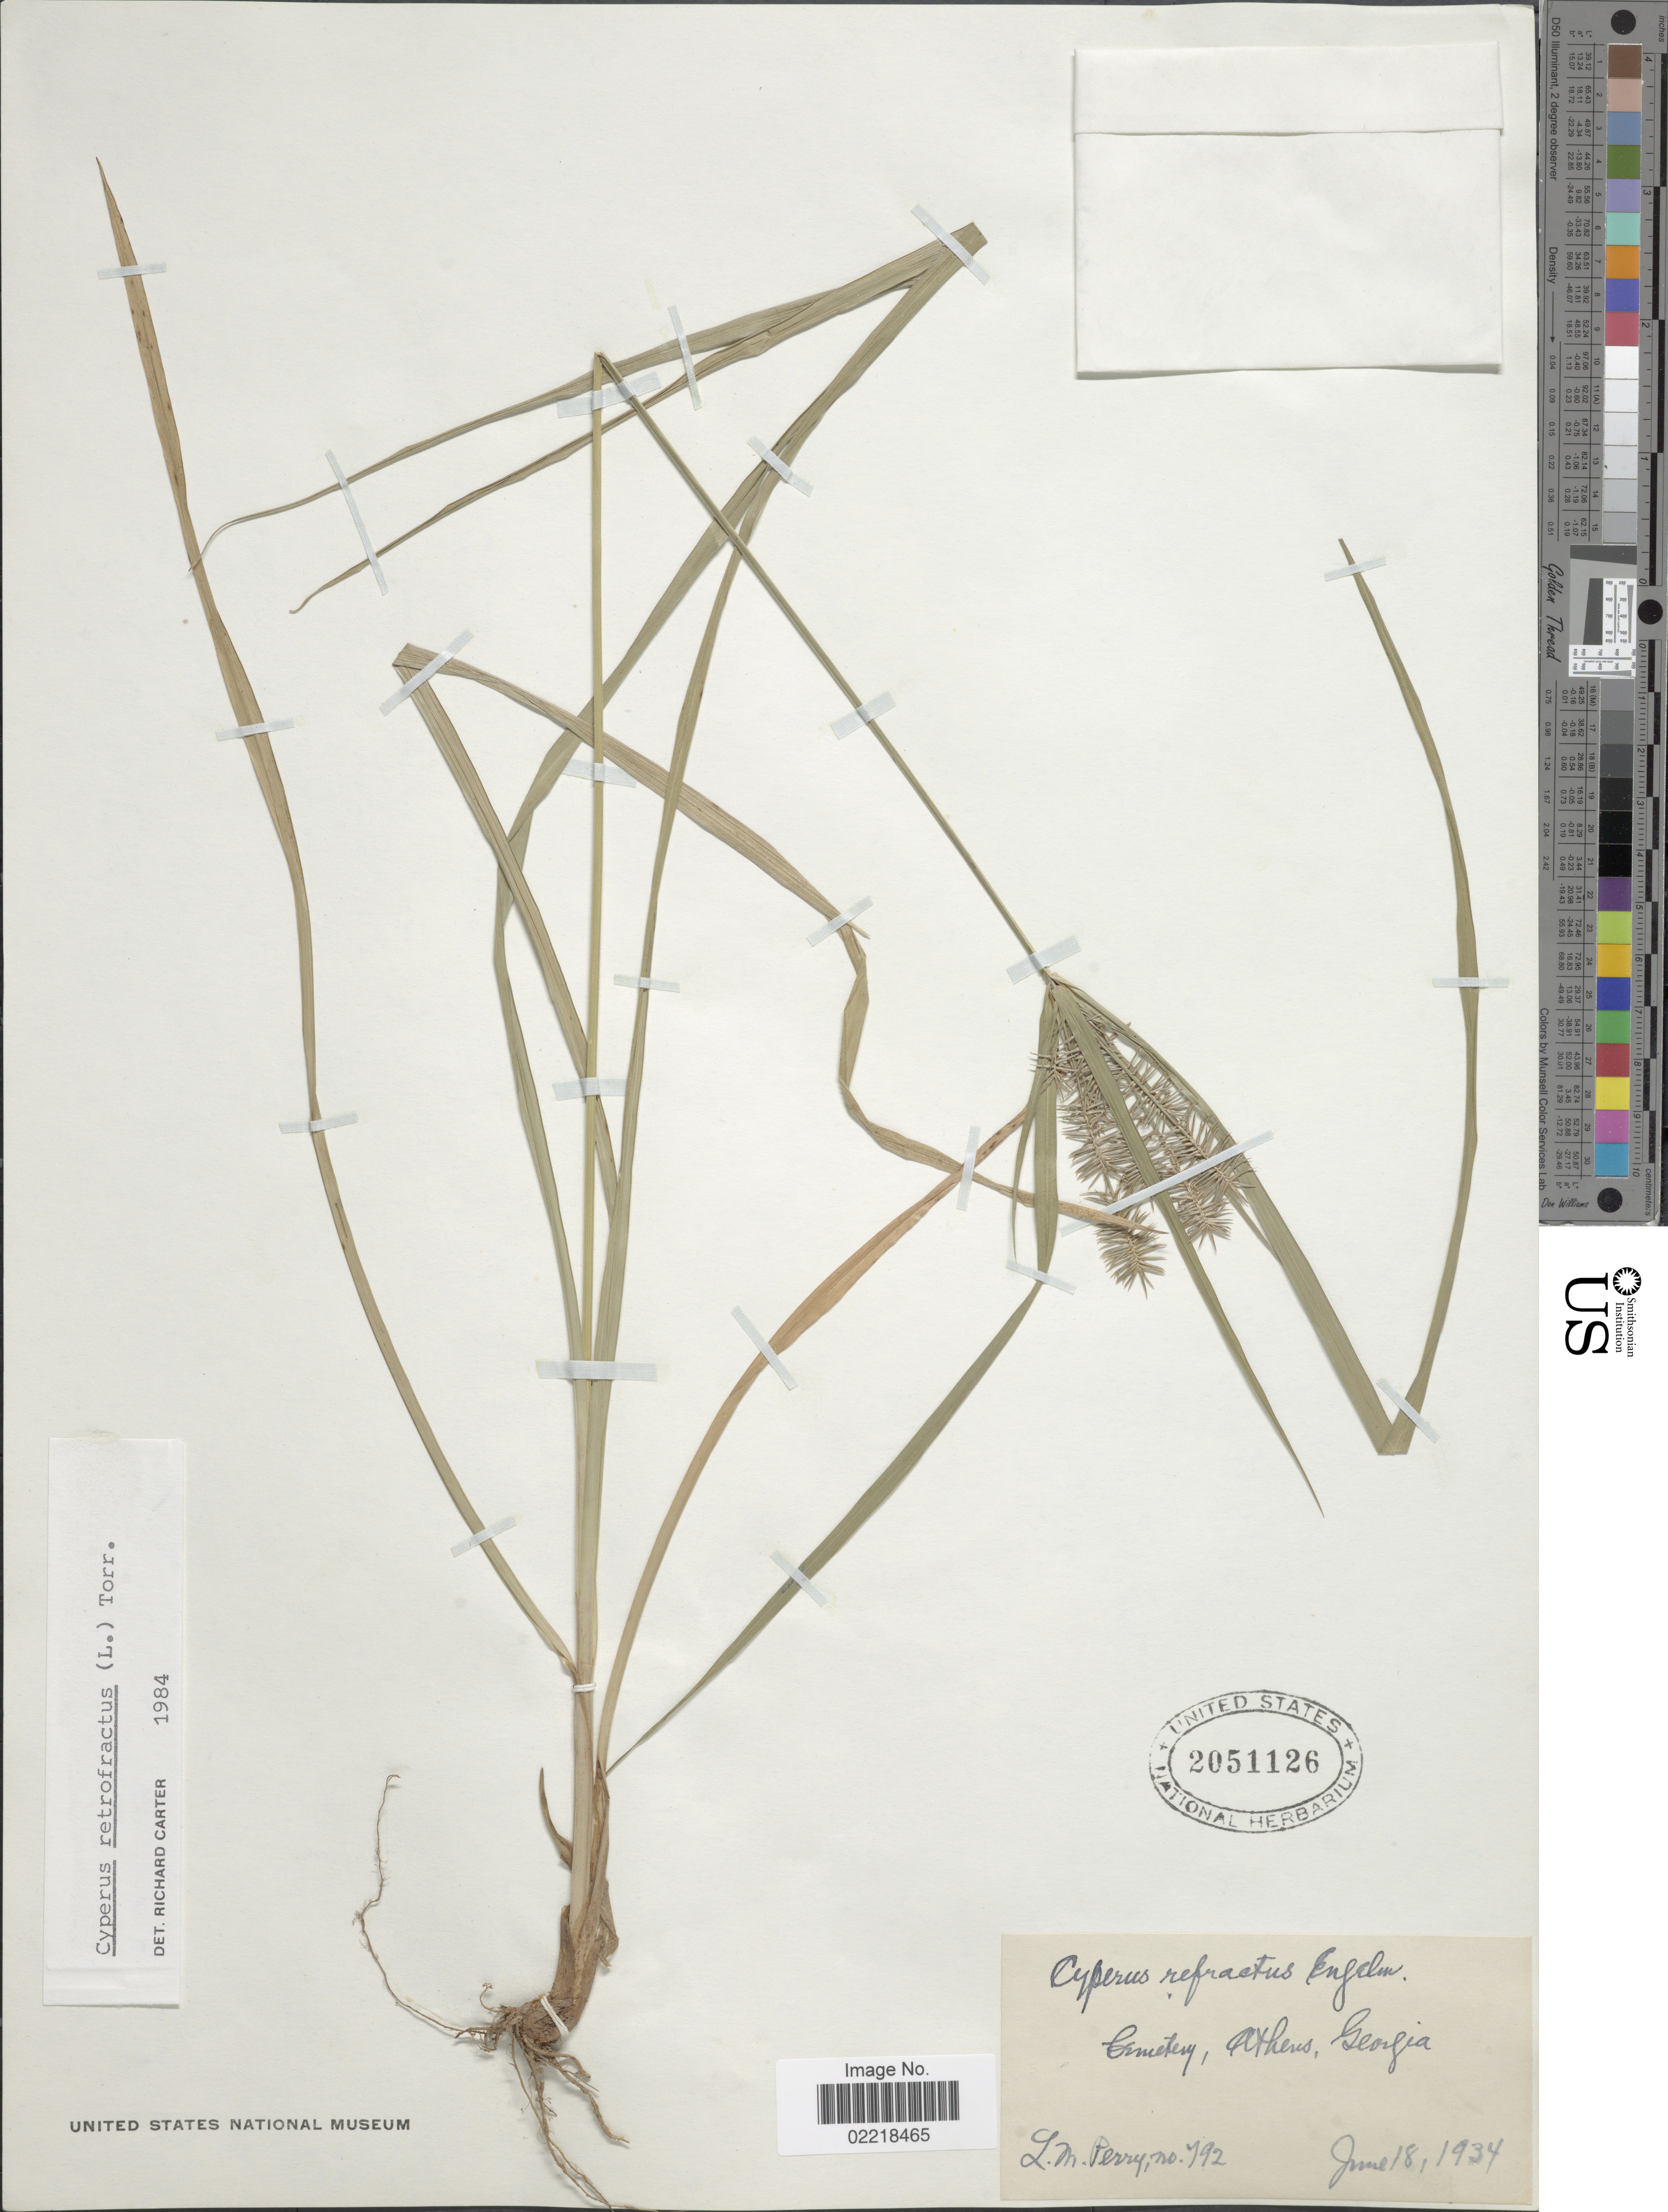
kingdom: Plantae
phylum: Tracheophyta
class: Liliopsida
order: Poales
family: Cyperaceae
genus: Cyperus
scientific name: Cyperus retrofractus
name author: (L.) Torr.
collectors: L. M. Perry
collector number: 792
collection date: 1934-06-18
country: United States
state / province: Georgia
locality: Cemetery, Athens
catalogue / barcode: US 2051126